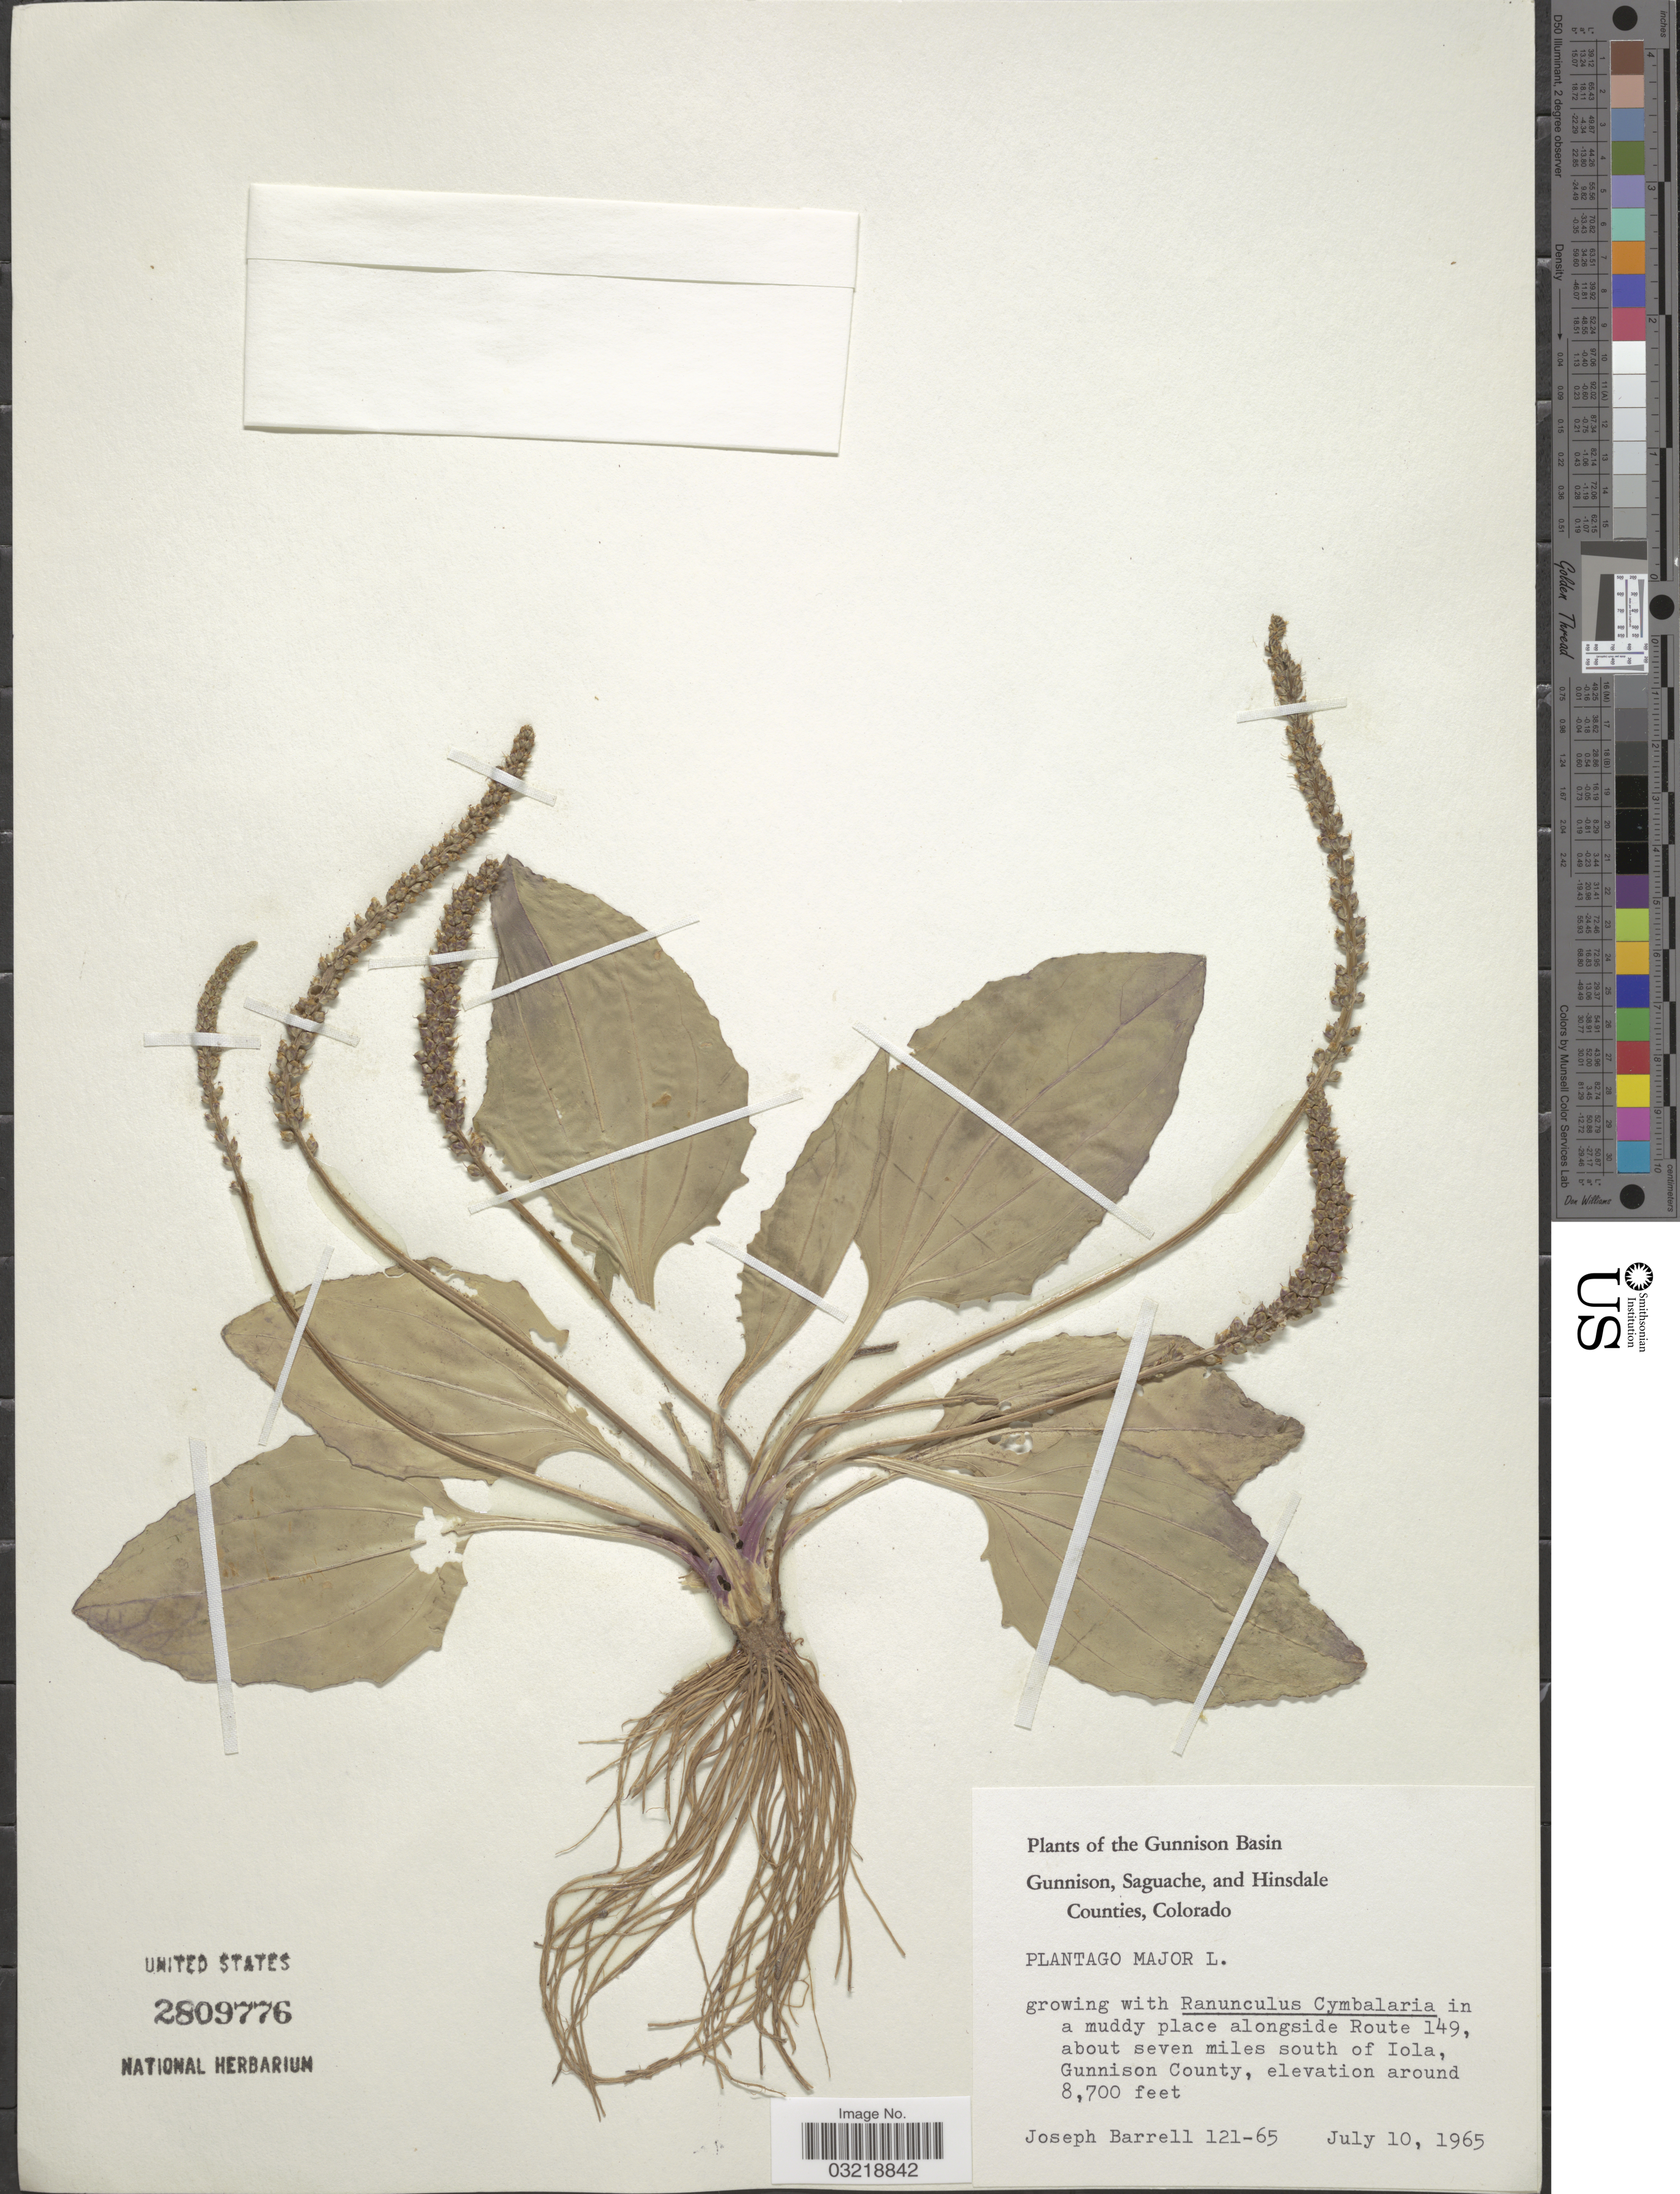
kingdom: Plantae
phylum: Tracheophyta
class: Magnoliopsida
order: Lamiales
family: Plantaginaceae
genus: Plantago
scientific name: Plantago major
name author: L.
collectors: J. Barrell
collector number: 121-65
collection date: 1965-07-10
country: United States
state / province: Colorado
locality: Gunnison Basin. In a muddy place alongside Route 149, about seven miles south of Iola, Gunnison County.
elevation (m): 2652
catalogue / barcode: US 2809776